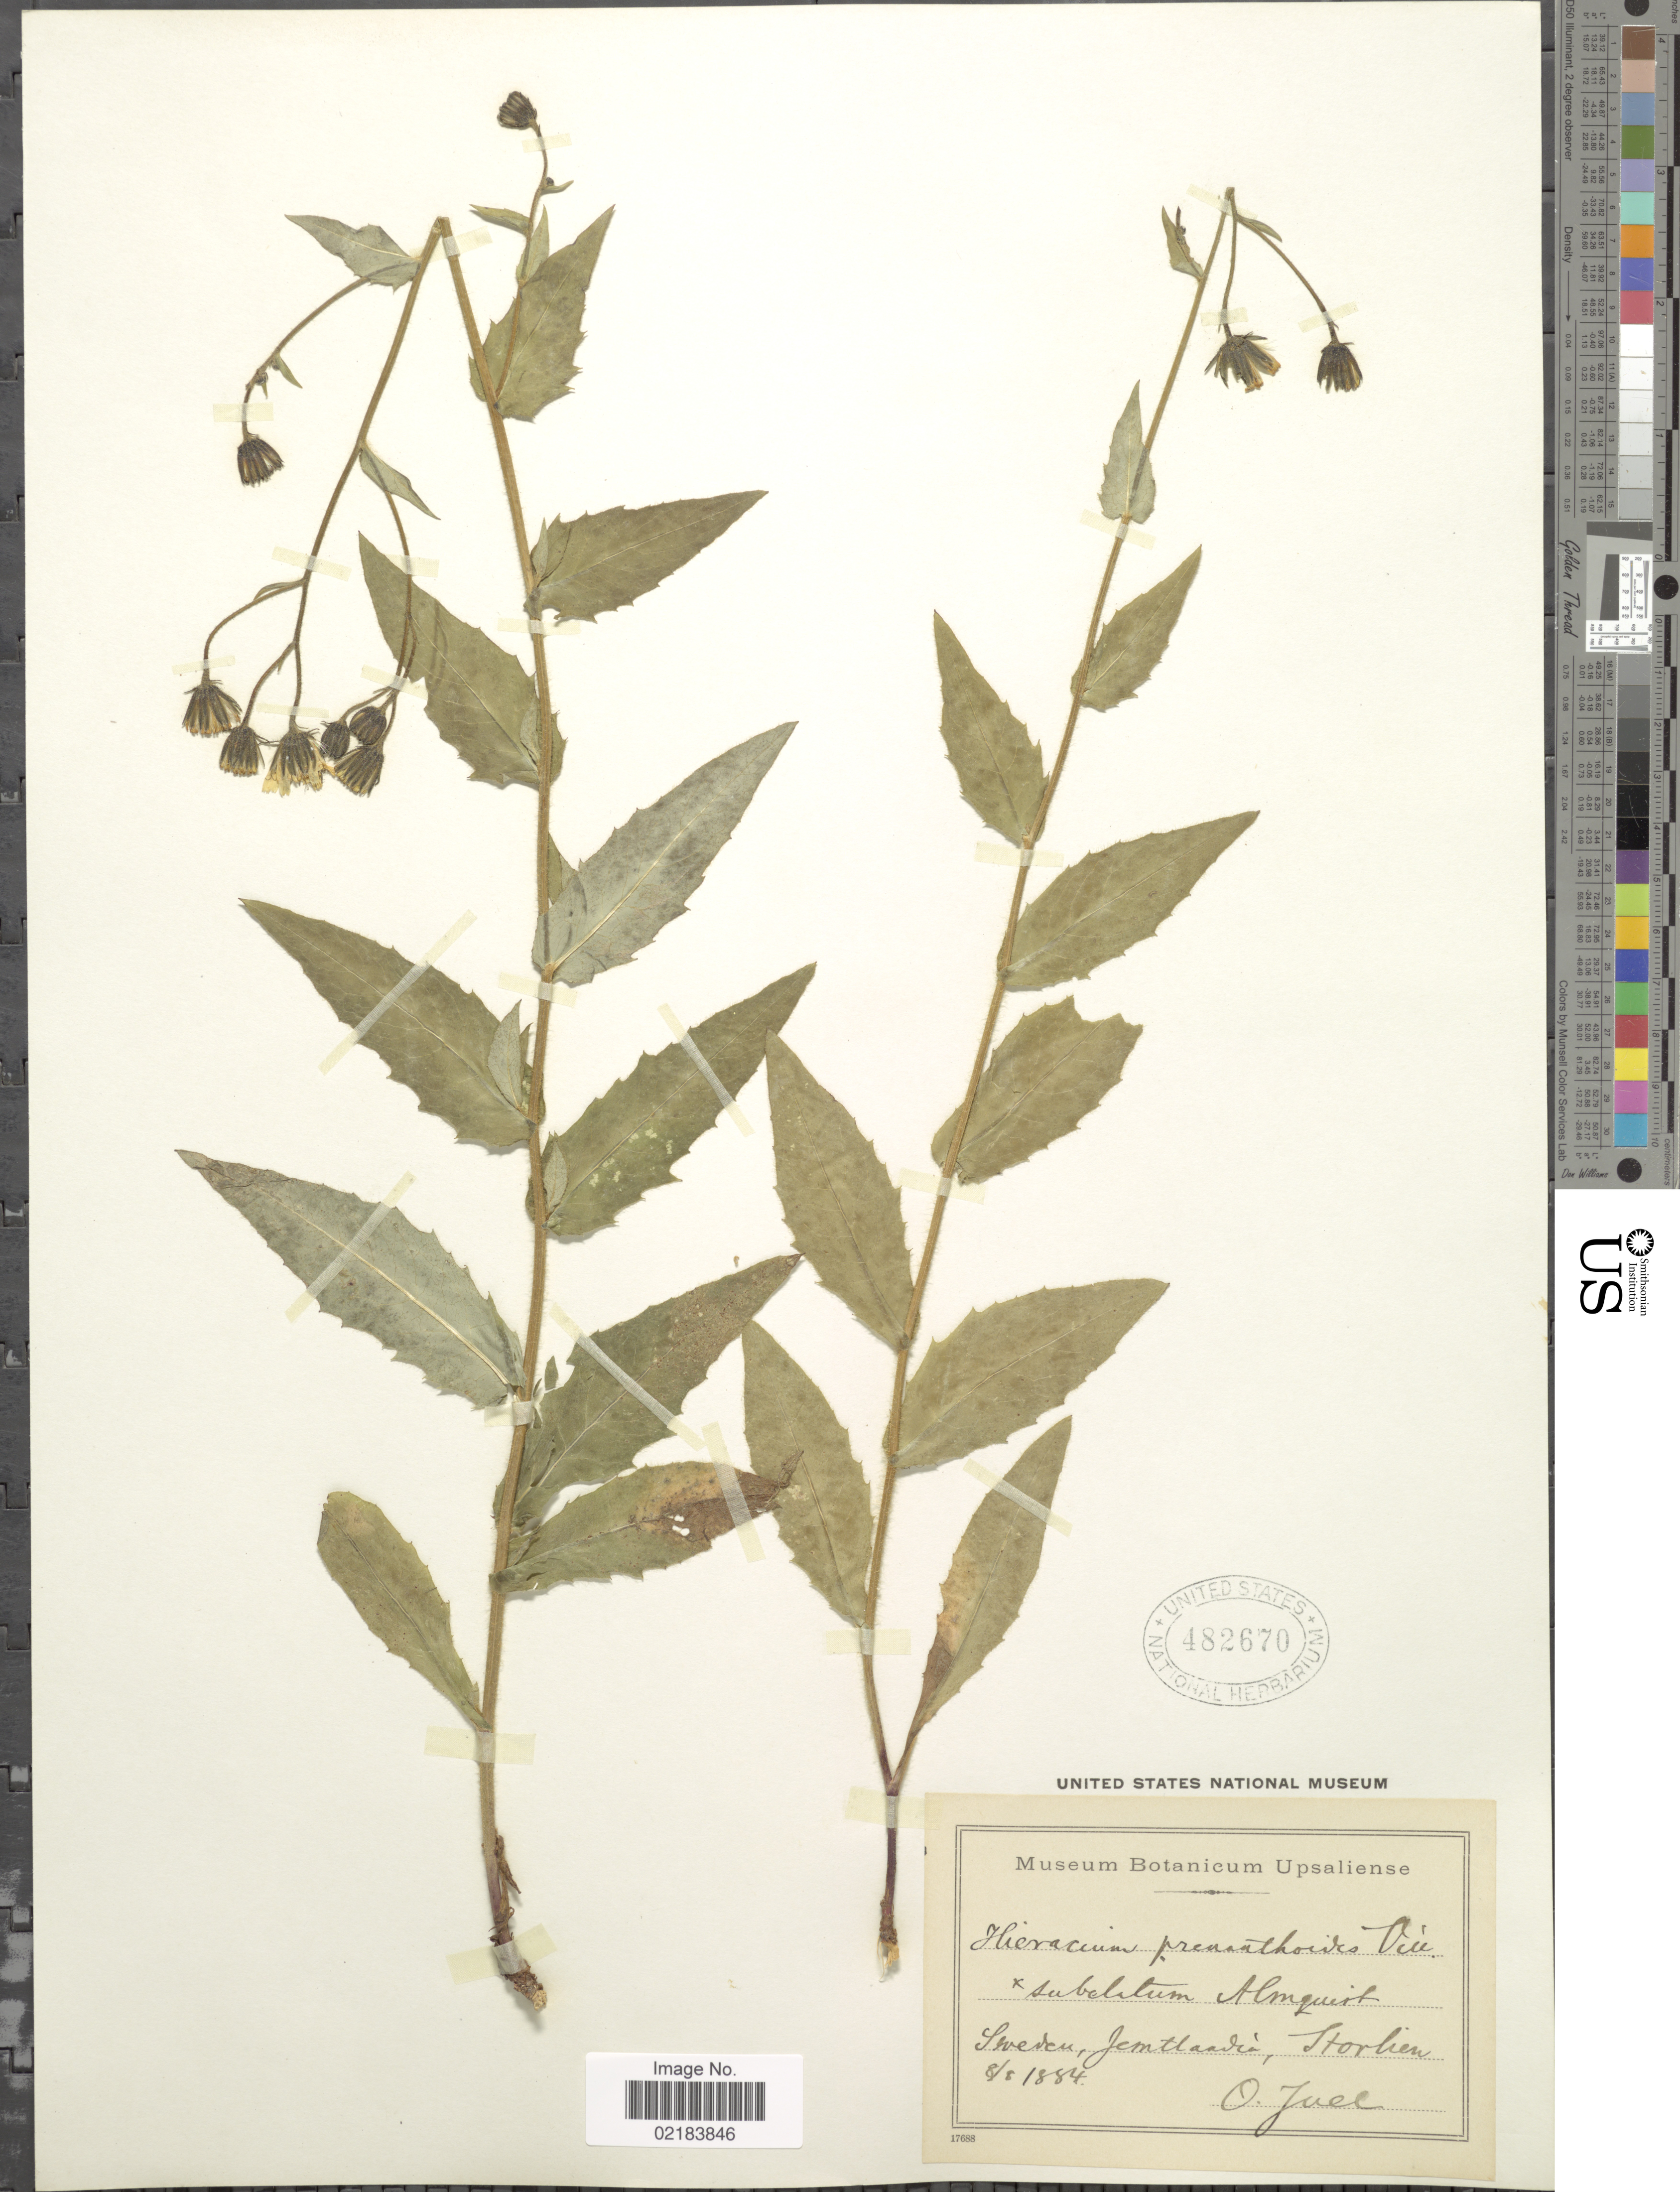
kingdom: Plantae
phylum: Tracheophyta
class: Magnoliopsida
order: Asterales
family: Asteraceae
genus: Hieracium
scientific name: Hieracium prenanthoides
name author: Vill.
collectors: H. Juel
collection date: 1884-08-08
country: Sweden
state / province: Jämtland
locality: Jemtlandia, Storlien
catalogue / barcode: US 482670